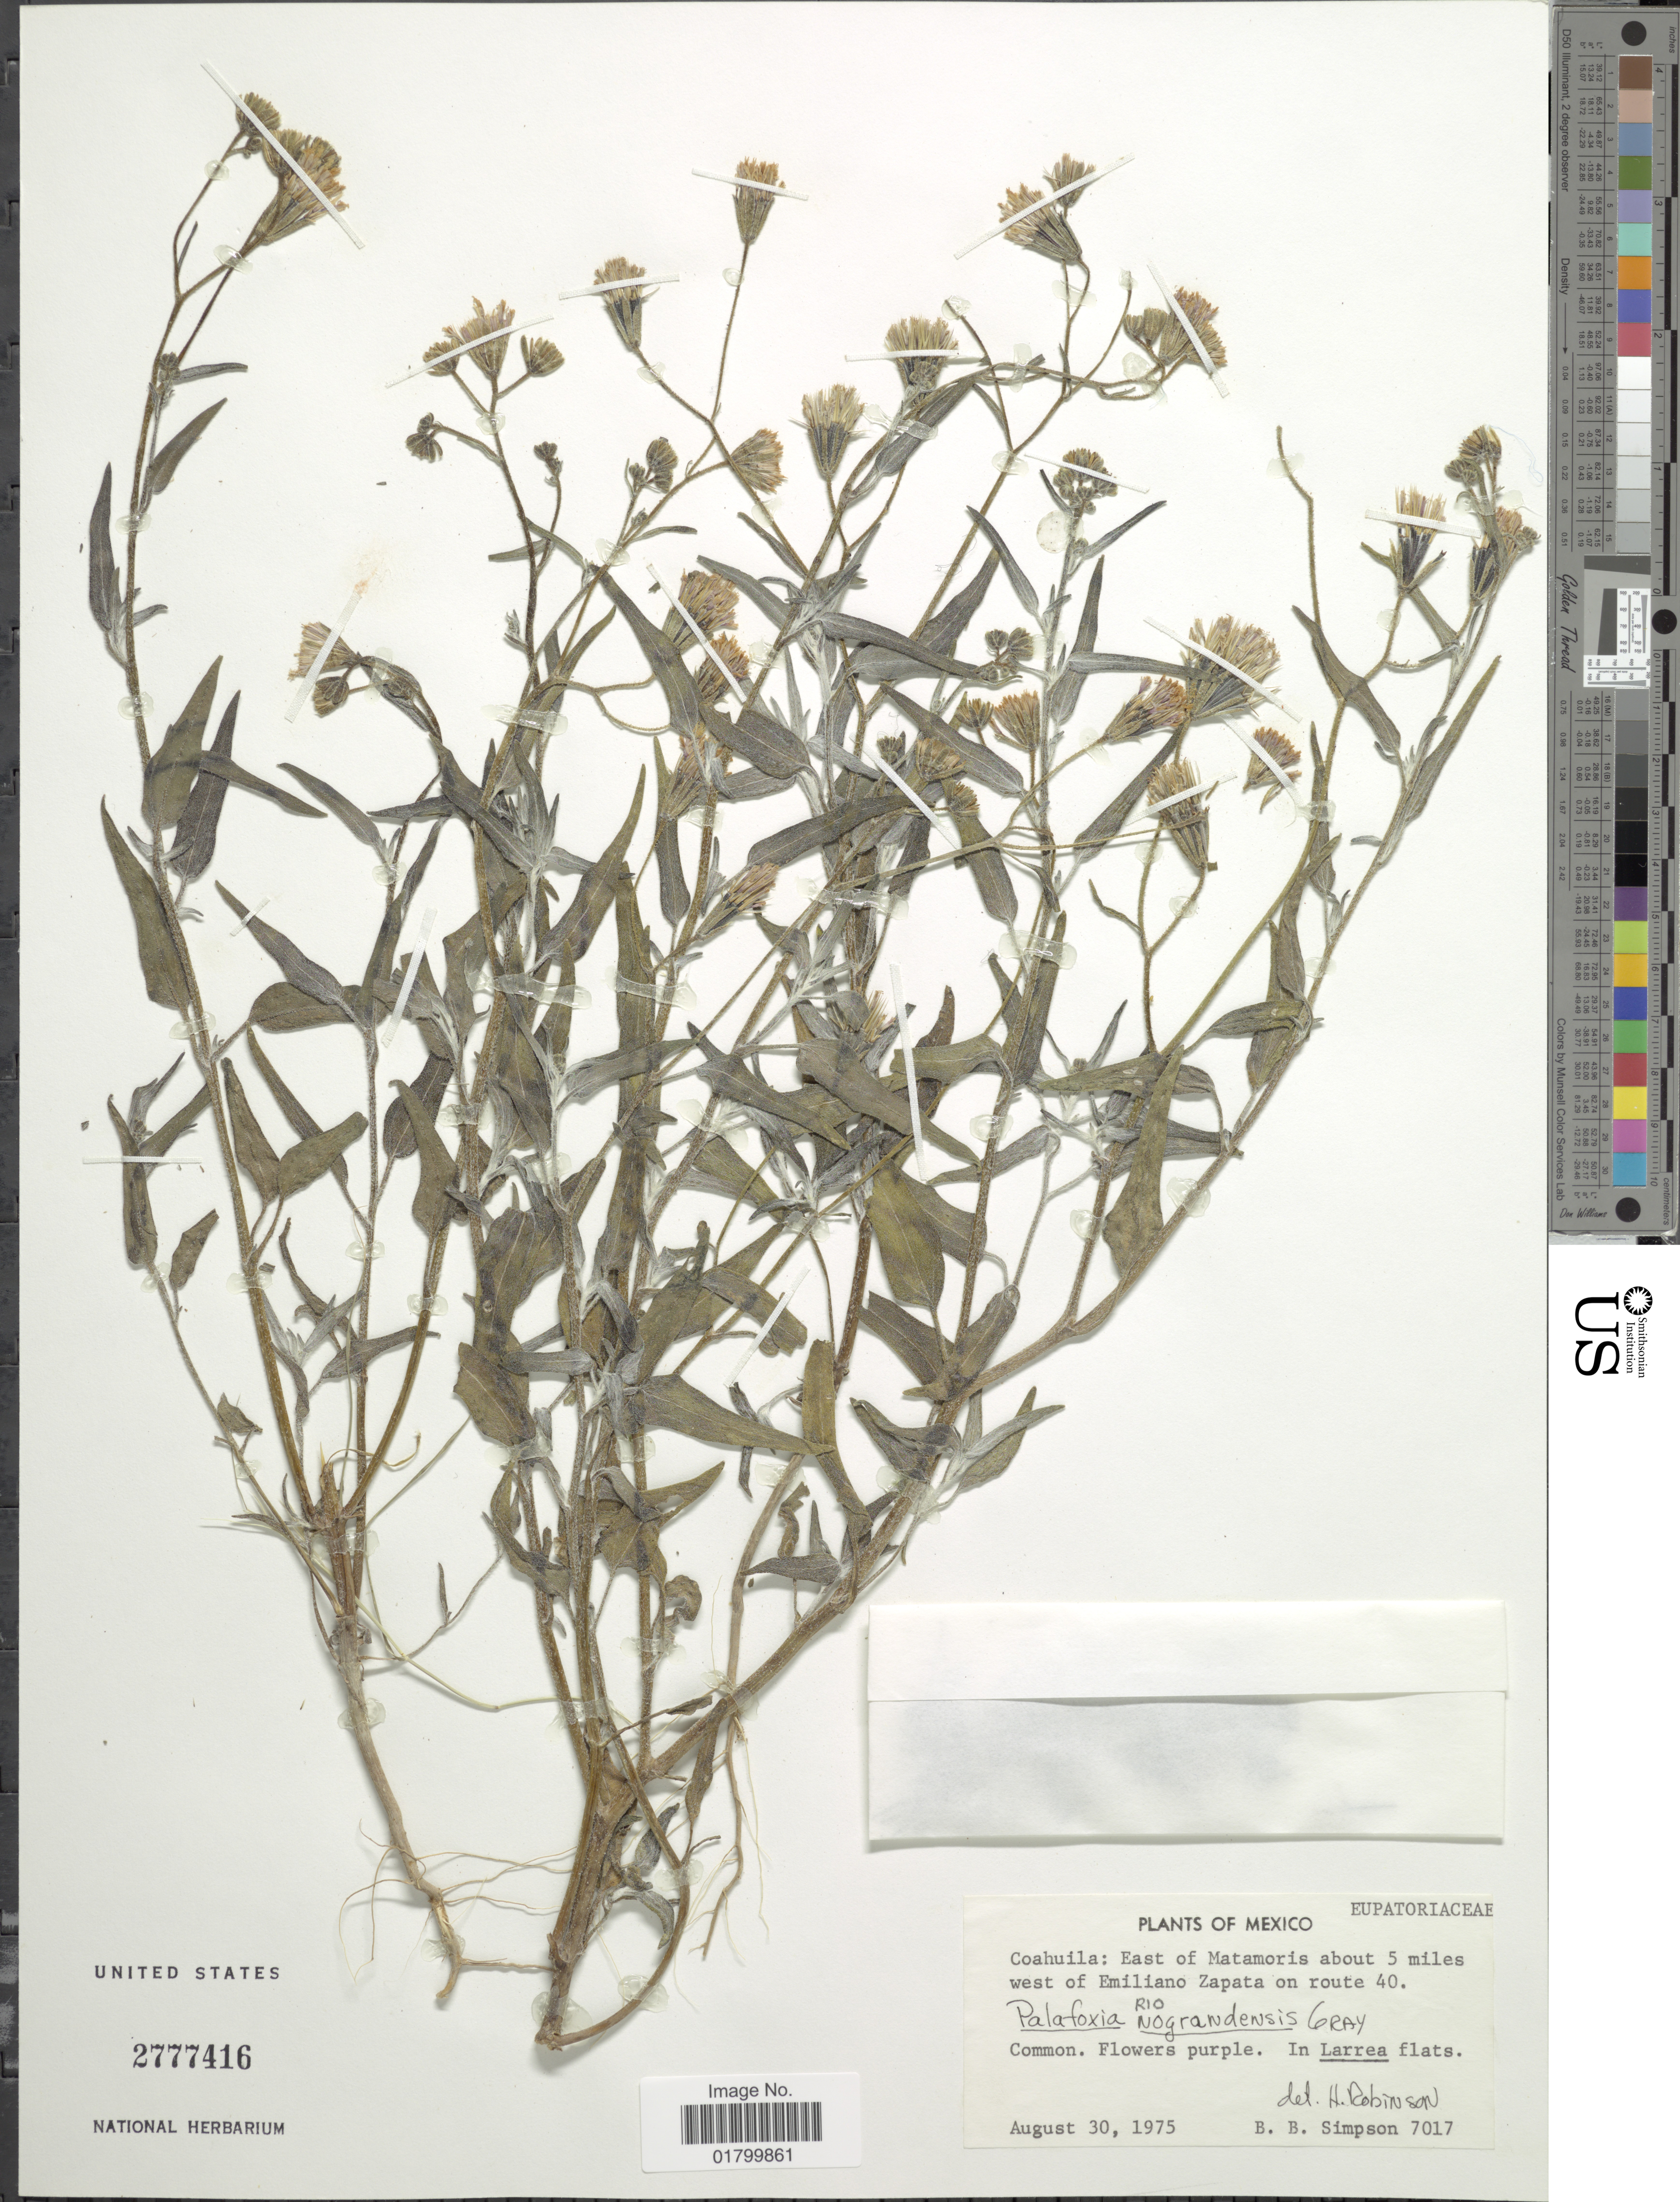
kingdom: Plantae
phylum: Tracheophyta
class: Magnoliopsida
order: Asterales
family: Asteraceae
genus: Palafoxia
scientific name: Palafoxia riograndensis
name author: Cory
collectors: B. B. Simpson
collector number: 7017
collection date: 1975-08-30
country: Mexico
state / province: Coahuila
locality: Coahuila: East of Matamoris about 5 miles west of Emiliano Zapata on route 40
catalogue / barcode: US 2777416